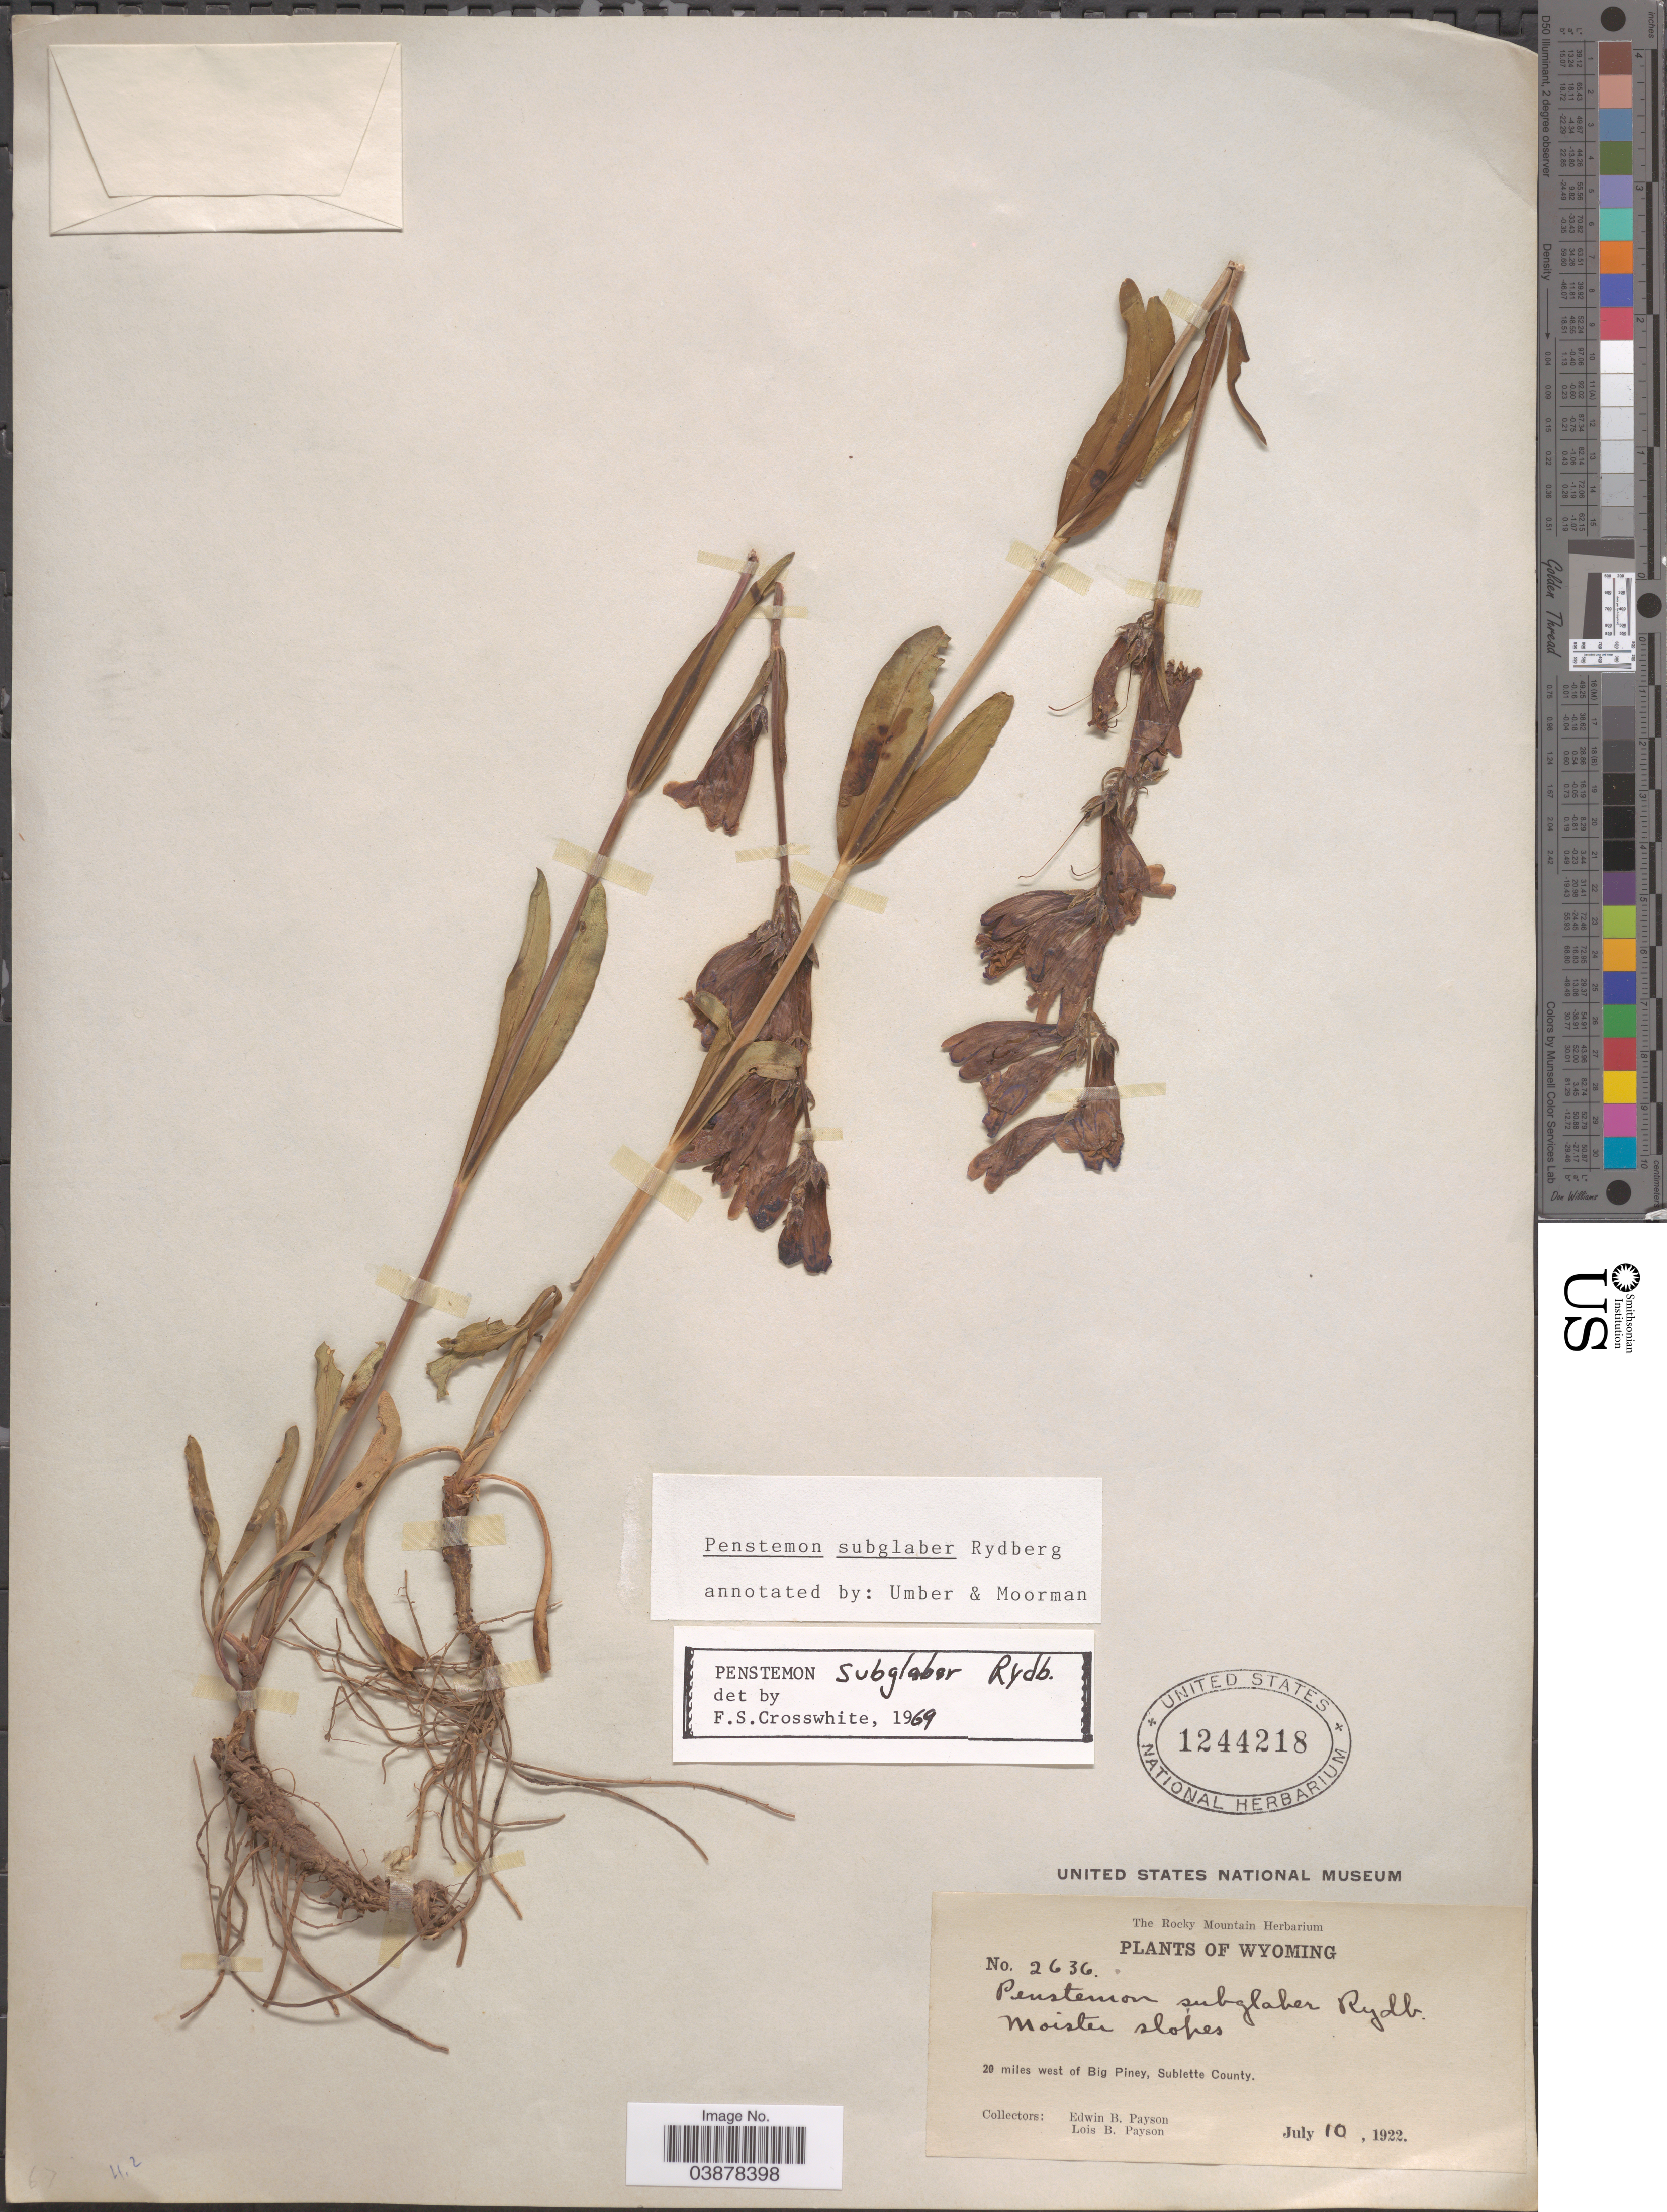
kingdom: Plantae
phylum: Tracheophyta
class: Magnoliopsida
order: Lamiales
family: Plantaginaceae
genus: Penstemon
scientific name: Penstemon subglaber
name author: Rydb.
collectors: E. B. Payson & L. Payson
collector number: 2636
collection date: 1922-07-10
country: United States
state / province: Wyoming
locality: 20 miles west of Big Piney, Sublette County.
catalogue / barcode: US 1244218